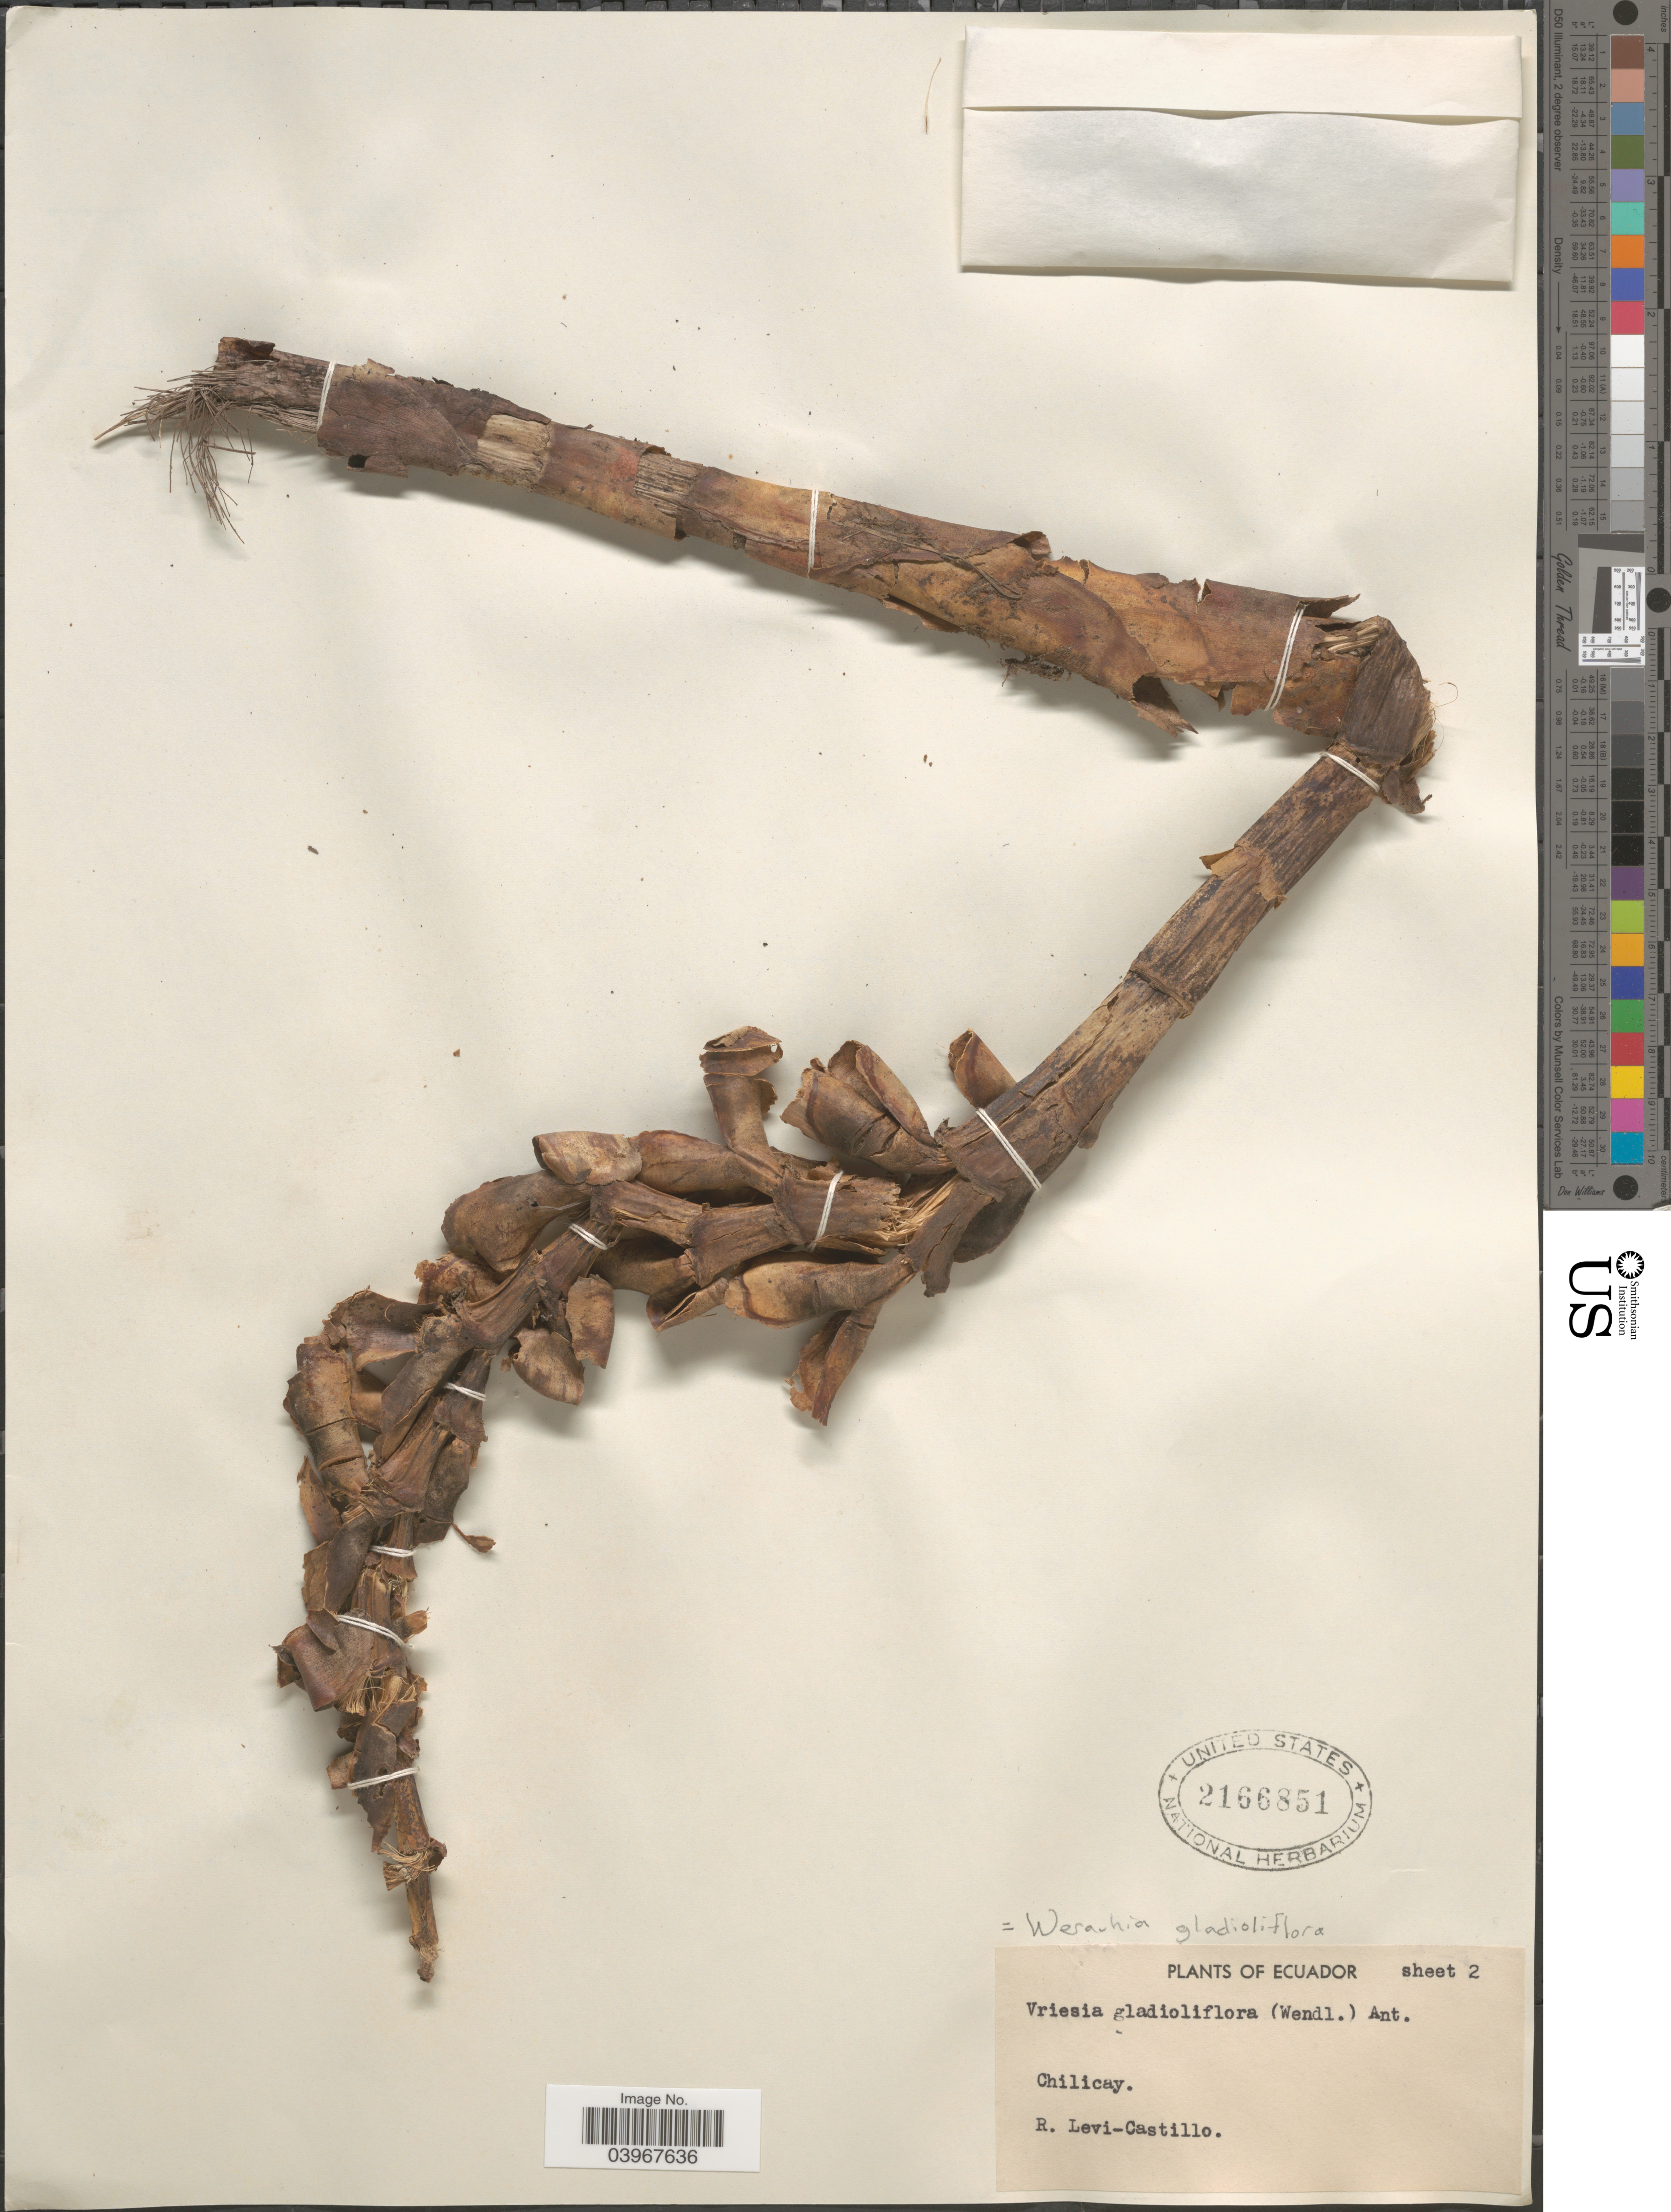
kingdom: Plantae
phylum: Tracheophyta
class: Liliopsida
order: Poales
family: Bromeliaceae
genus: Werauhia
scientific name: Werauhia gladioliflora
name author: (H. Wendl.) J.R. Grant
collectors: R. Levi-Castillo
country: Ecuador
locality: Chilicay.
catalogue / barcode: US 2166851